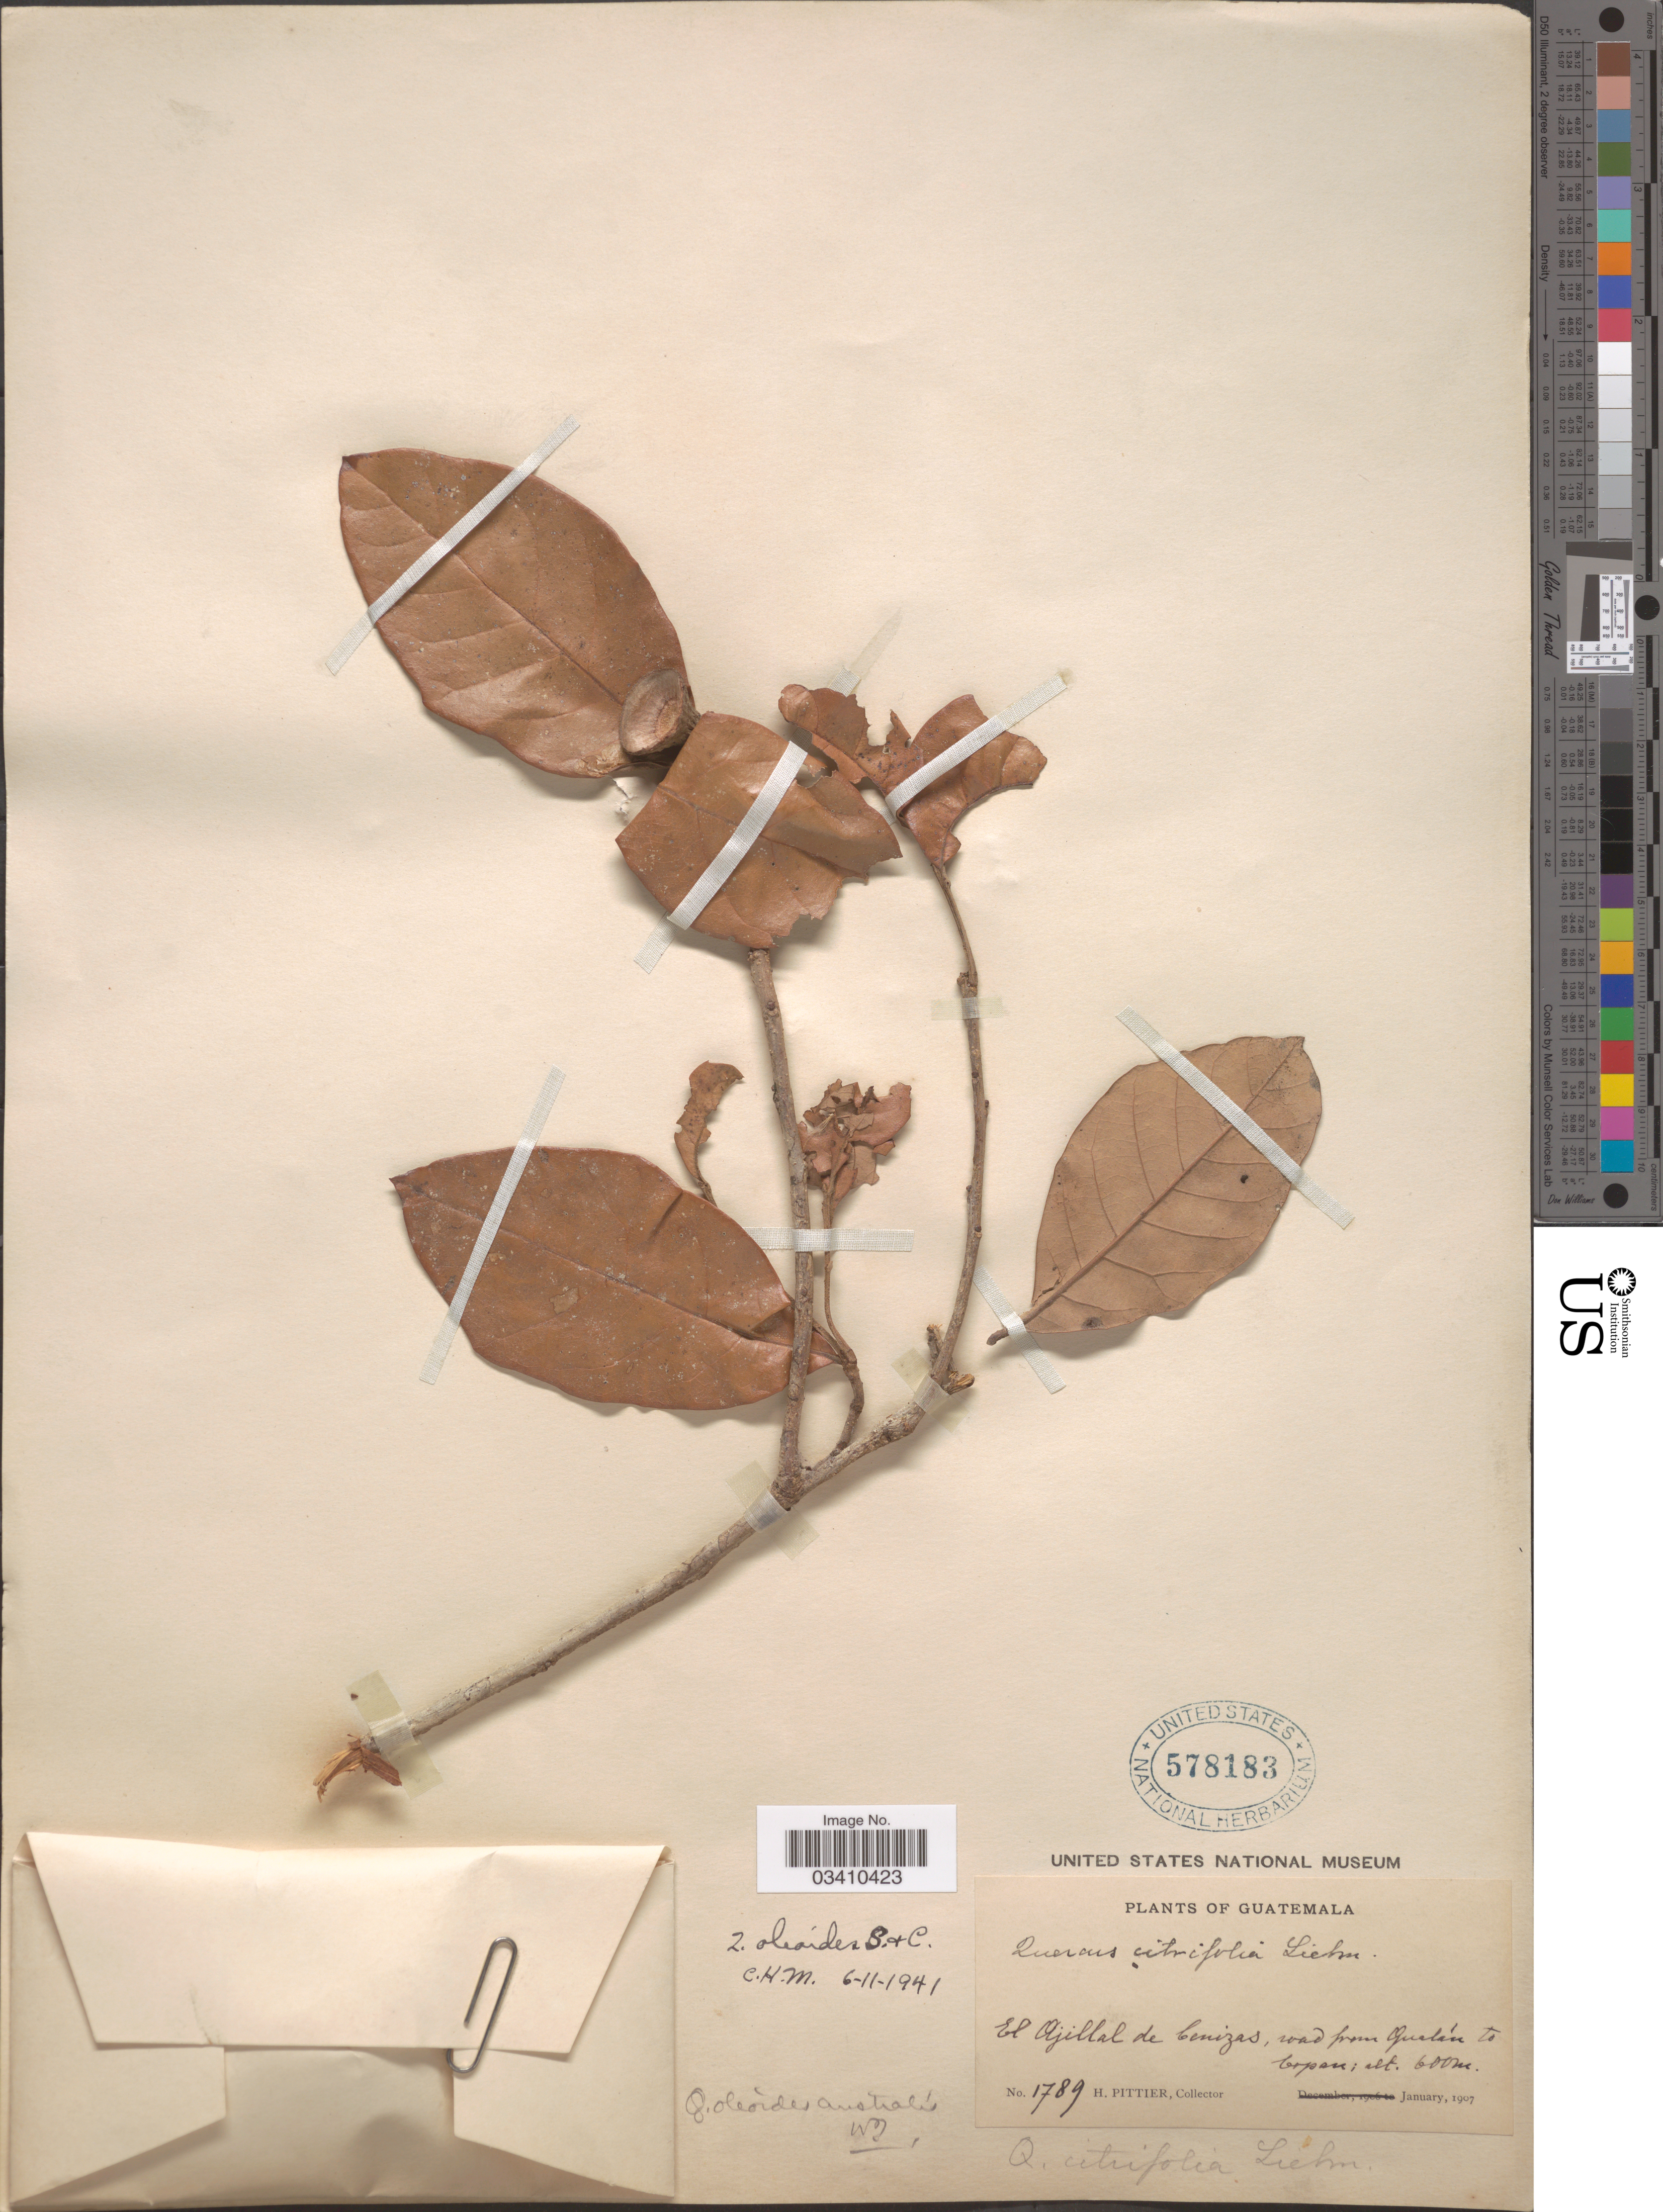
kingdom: Plantae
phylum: Tracheophyta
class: Magnoliopsida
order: Fagales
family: Fagaceae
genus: Quercus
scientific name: Quercus oleoides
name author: Schltdl. & Cham.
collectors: H. F. Pittier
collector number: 1789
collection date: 1907-01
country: Guatemala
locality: El Ajillal de Cenizas, road from Quelán to Copan.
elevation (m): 600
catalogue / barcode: US 578183